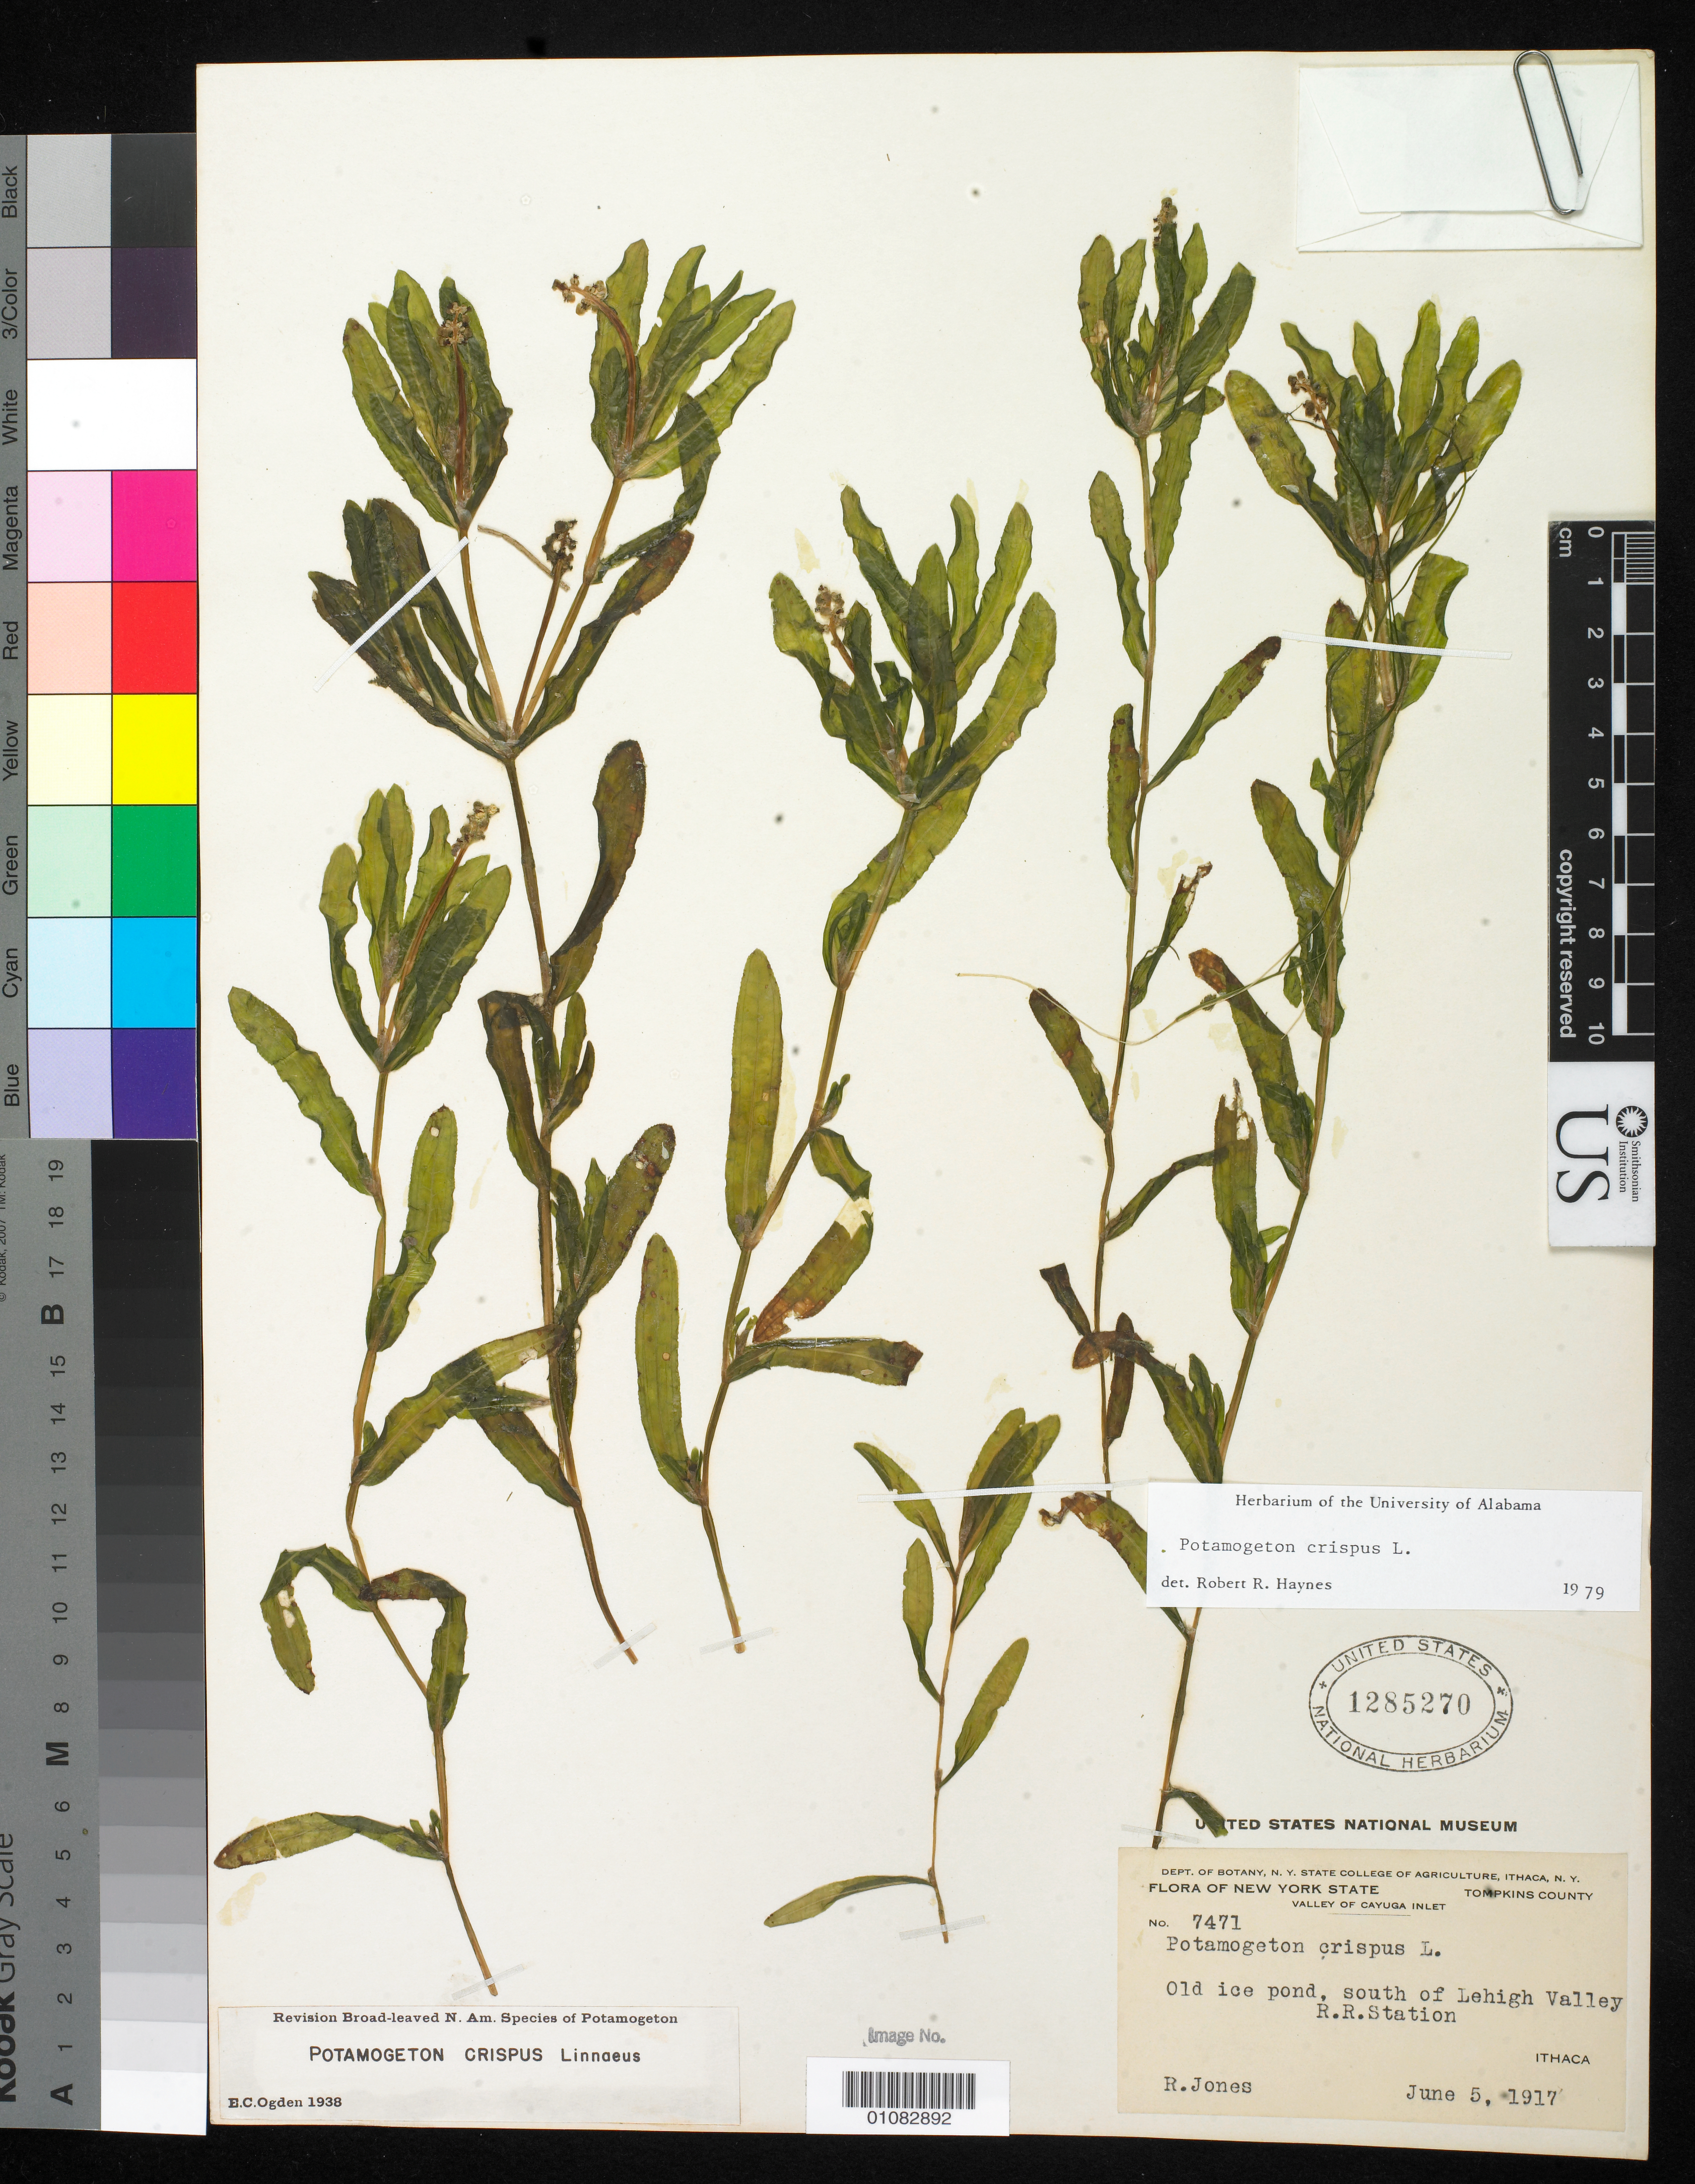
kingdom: Plantae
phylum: Tracheophyta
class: Liliopsida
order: Alismatales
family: Potamogetonaceae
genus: Potamogeton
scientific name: Potamogeton crispus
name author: L.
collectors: R. Jones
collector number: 7471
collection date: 1917-06-05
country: United States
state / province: New York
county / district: Tompkins County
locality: Ithaca, S of Lehigh Valley R. R. Station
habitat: Old ice pond.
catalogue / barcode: US 1285270